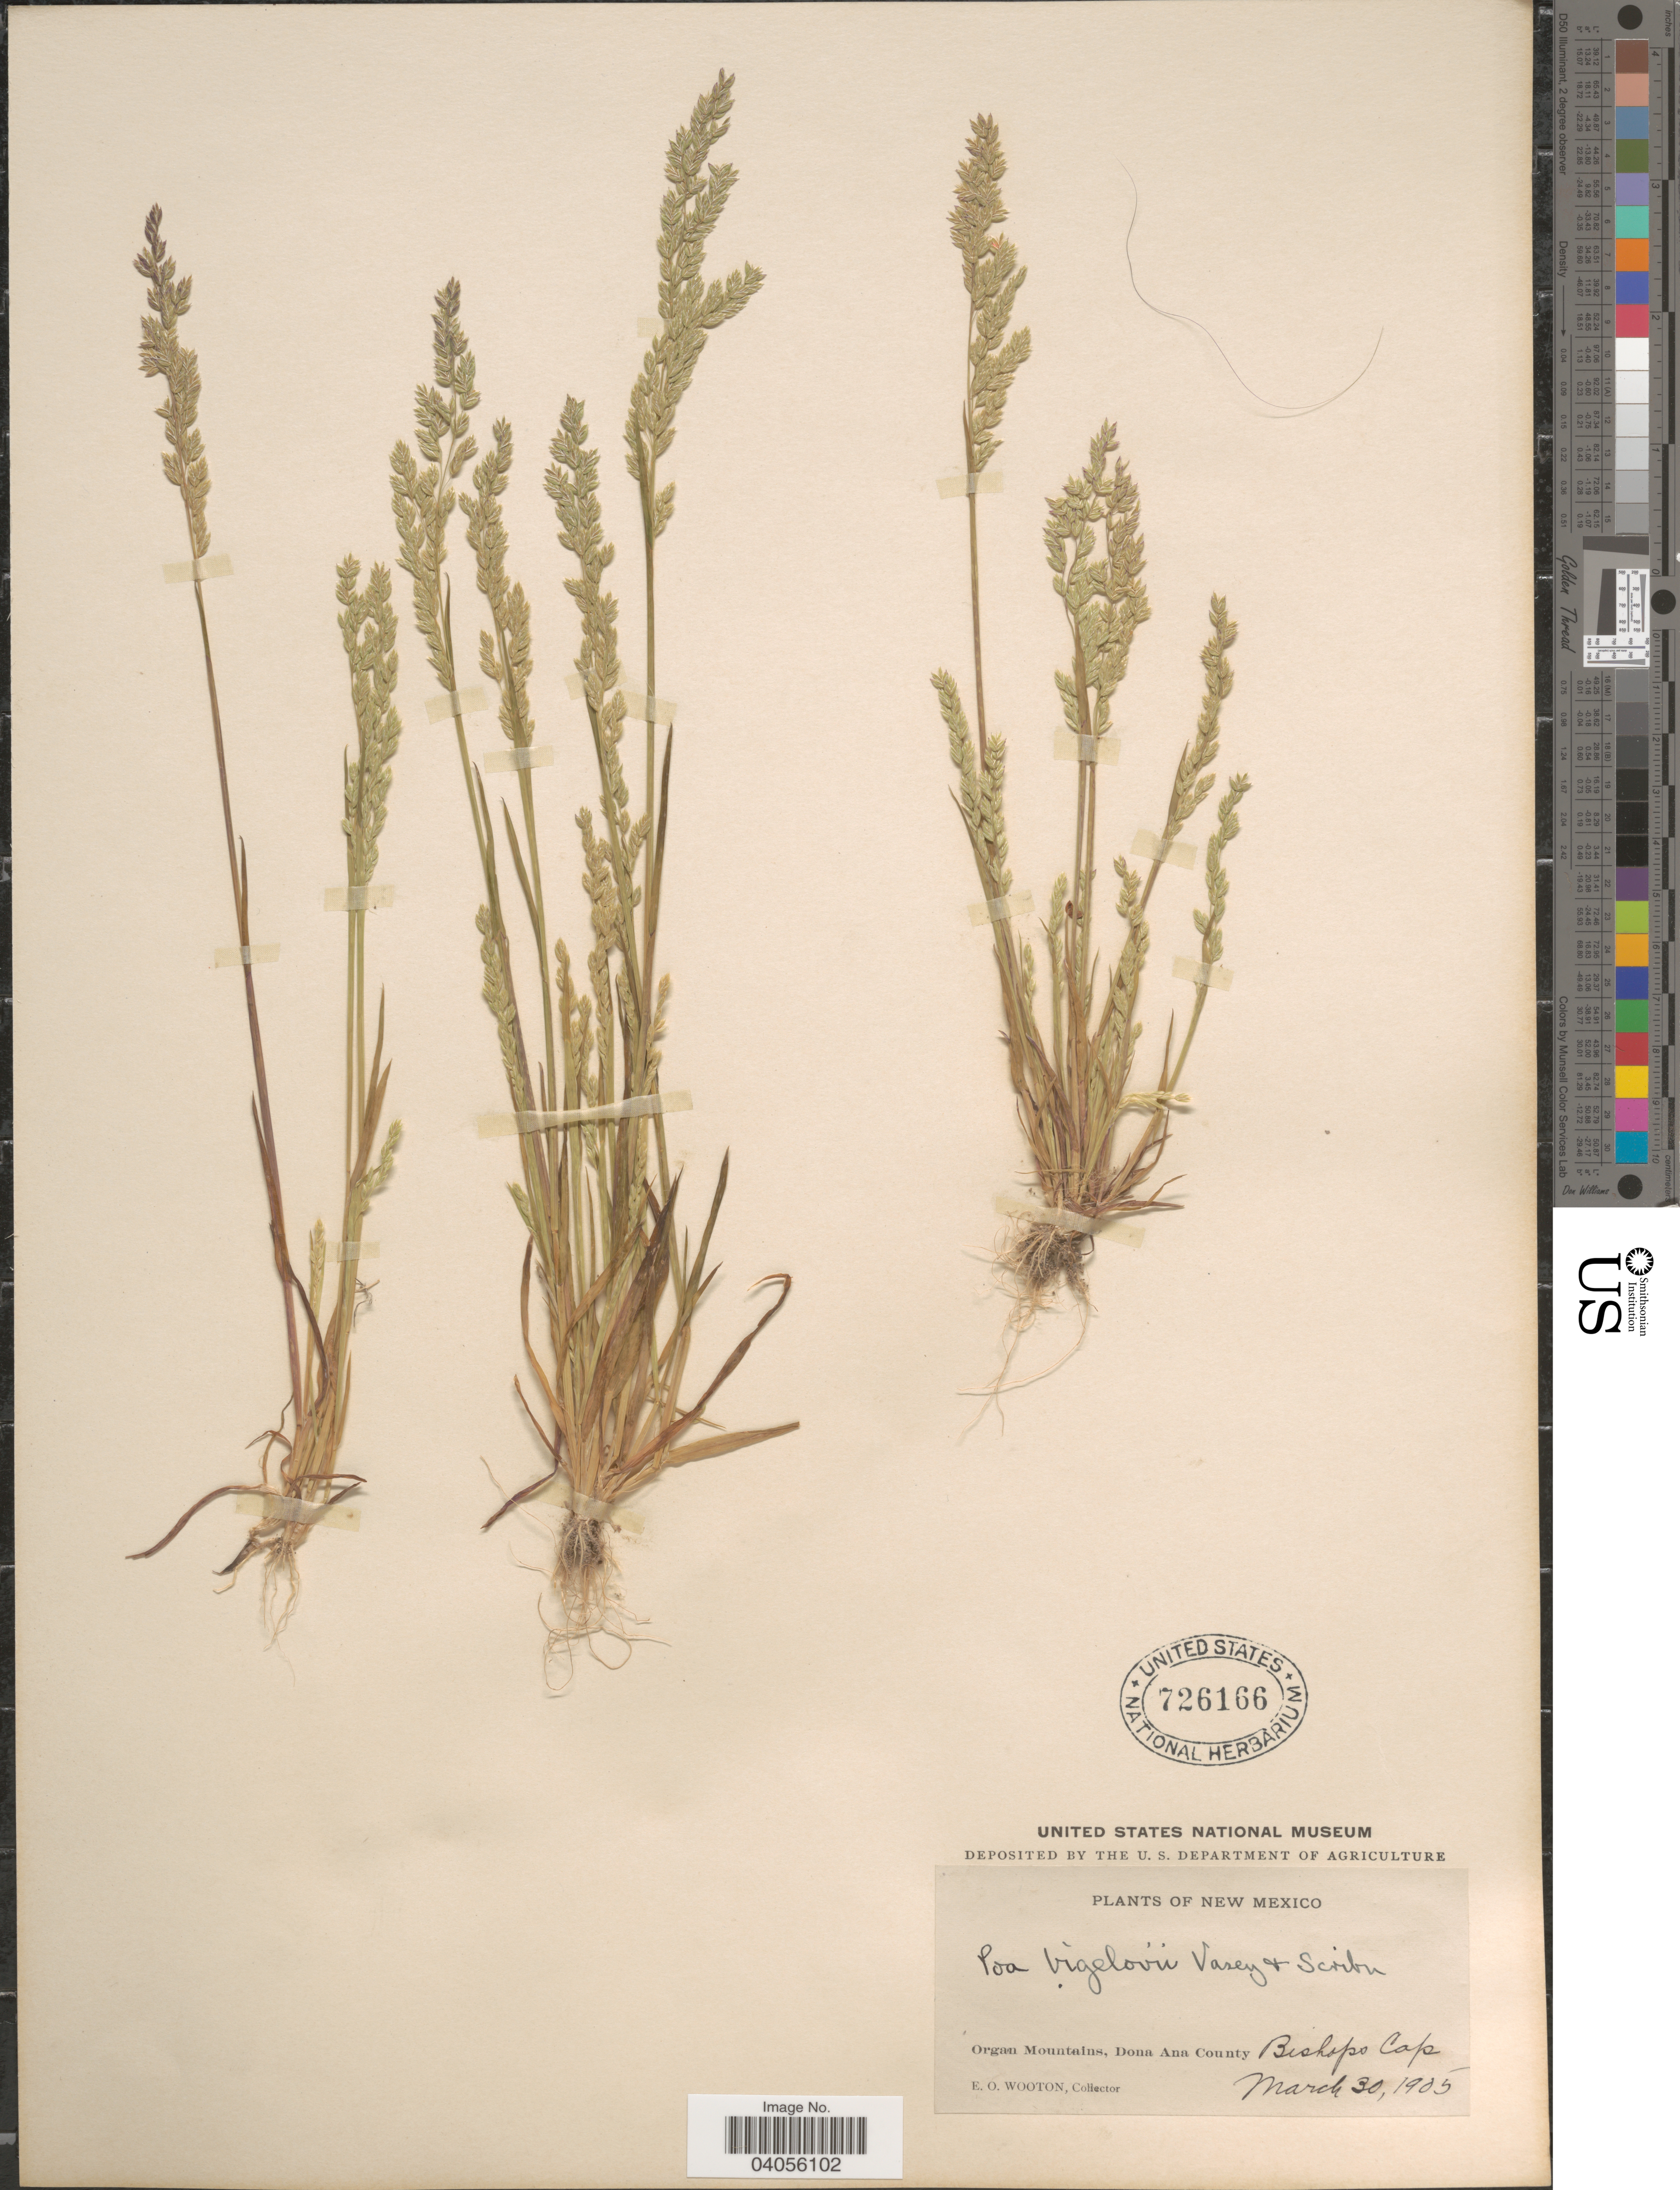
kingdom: Plantae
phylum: Tracheophyta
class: Liliopsida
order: Poales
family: Poaceae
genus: Poa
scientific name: Poa bigelovii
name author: Vasey & Scribn.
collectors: E. O. Wooton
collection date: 1905-03-30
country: United States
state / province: New Mexico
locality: Organ Mountains, Dona Ana County, Bishops Cap.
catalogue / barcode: US 726166